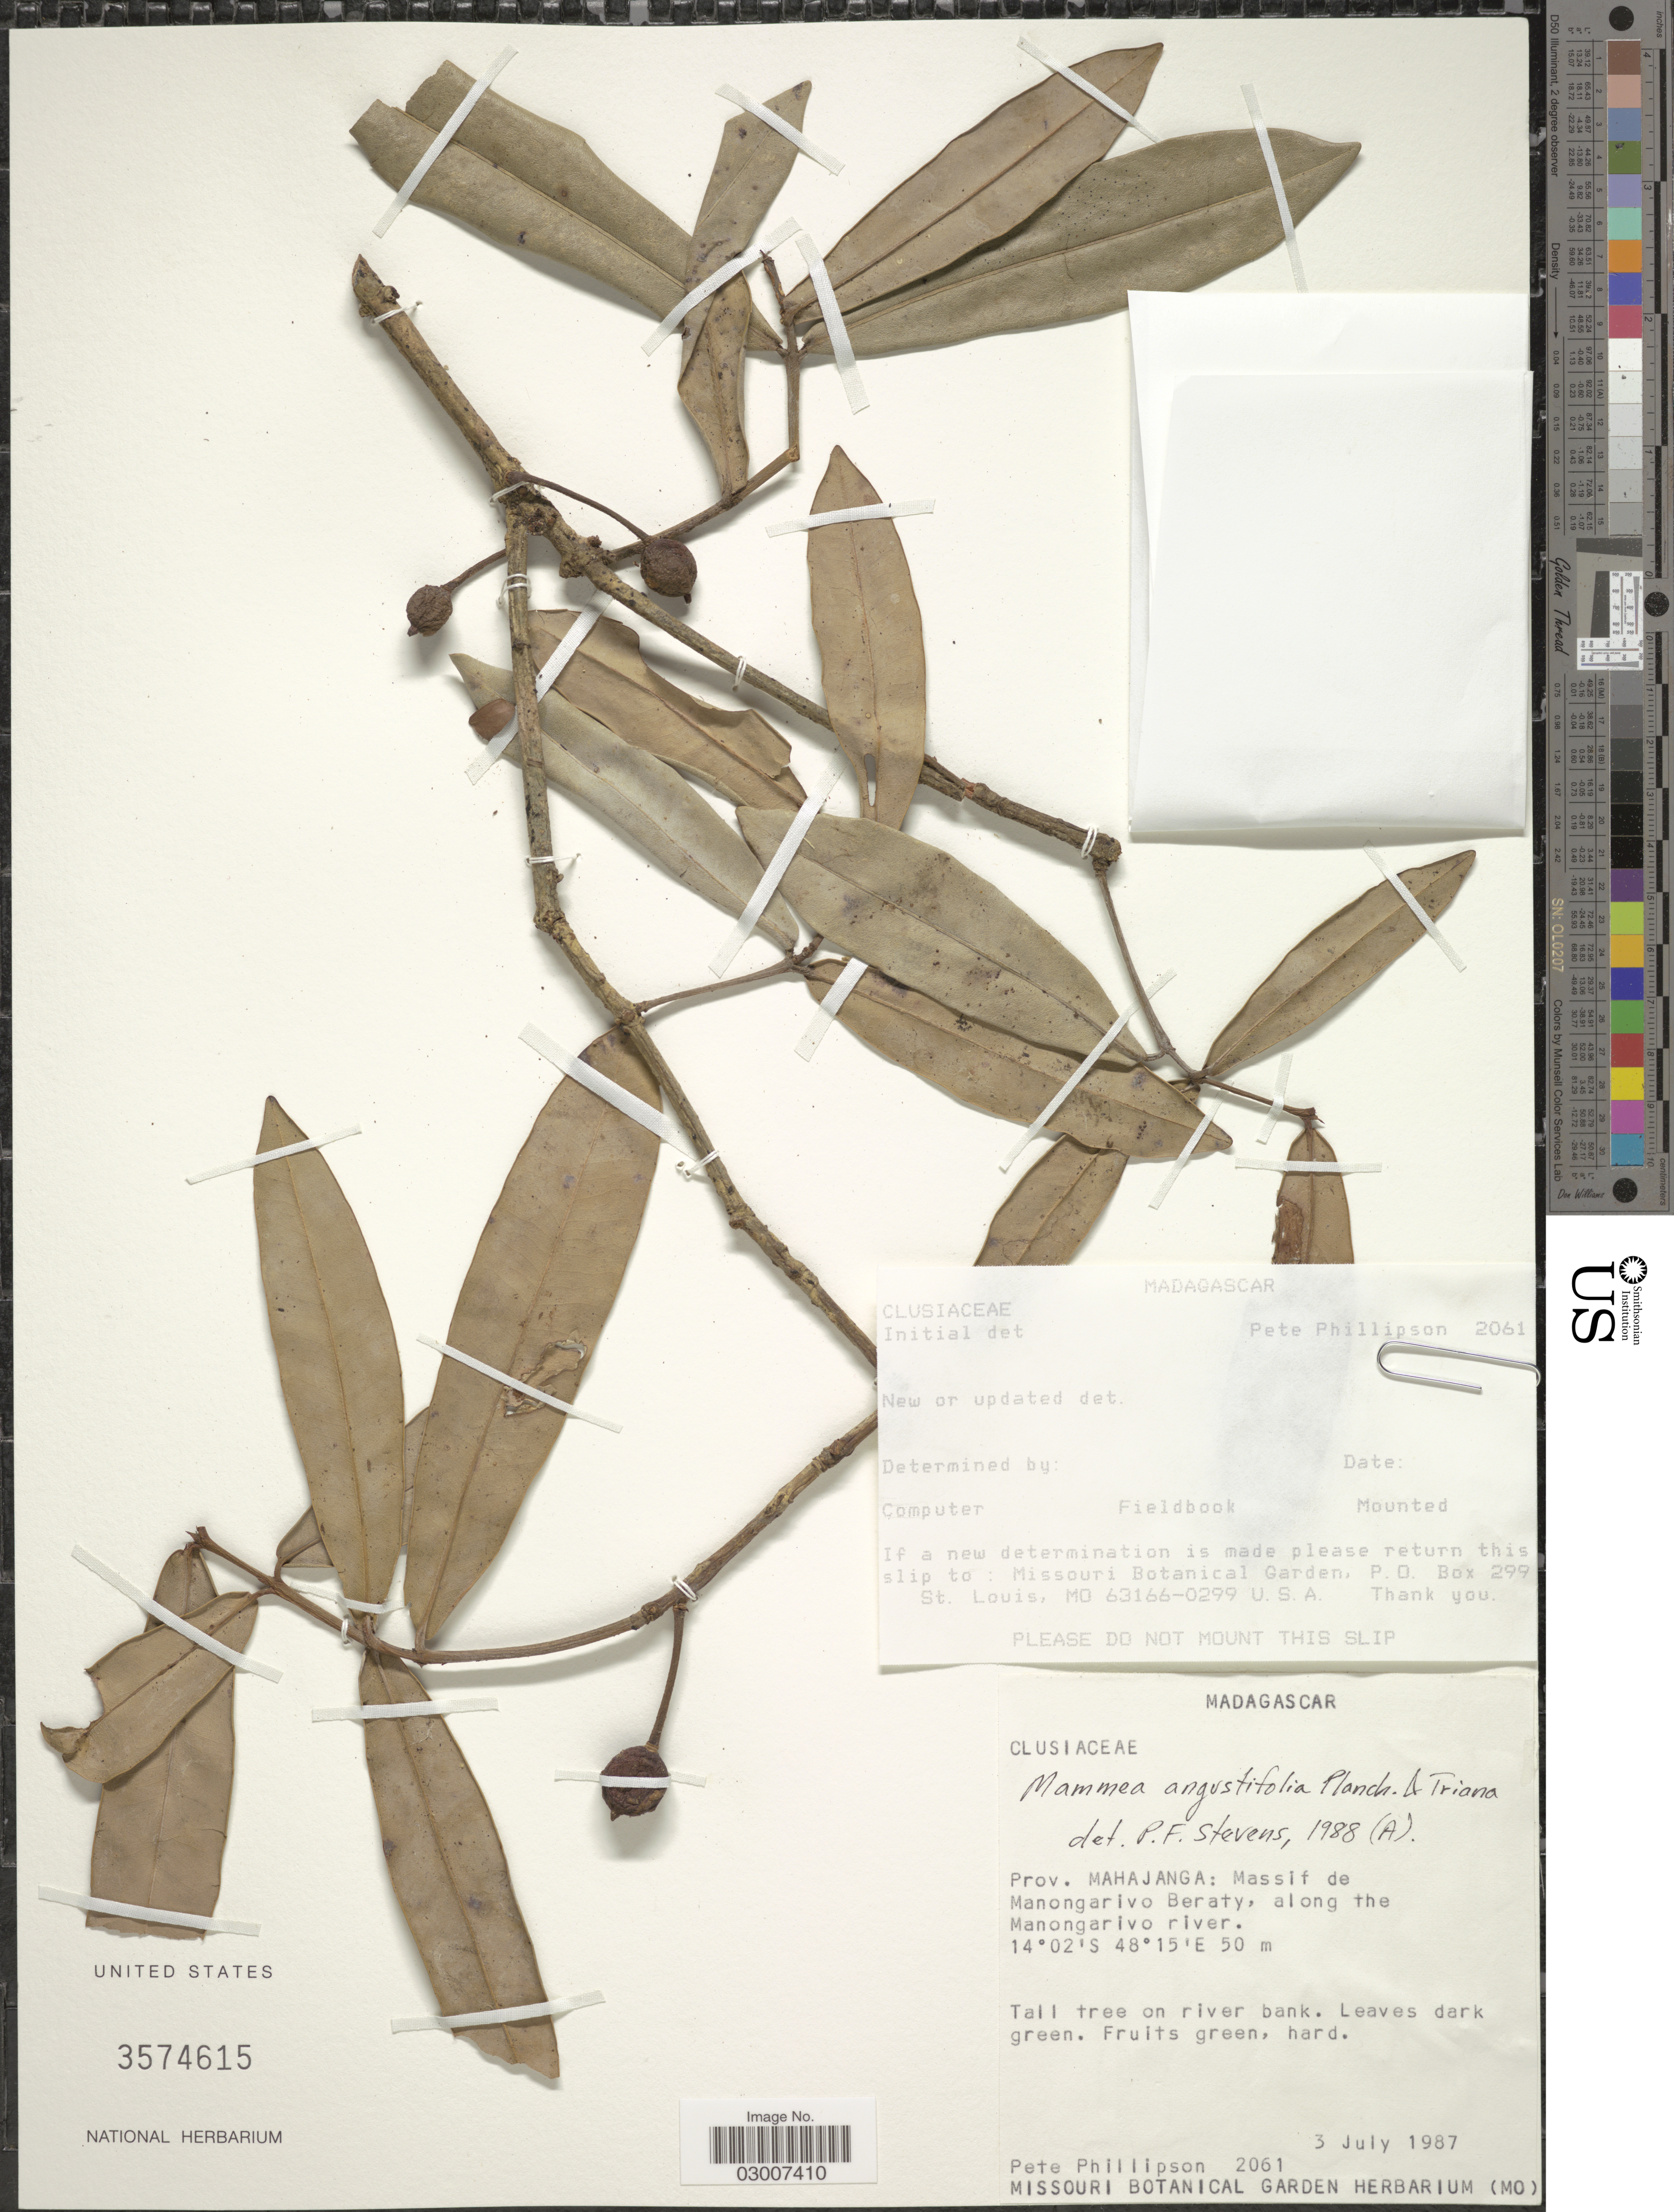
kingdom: Plantae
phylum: Tracheophyta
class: Magnoliopsida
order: Malpighiales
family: Calophyllaceae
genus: Mammea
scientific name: Mammea angustifolia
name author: Planch. & Triana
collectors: P. B. Phillipson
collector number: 2061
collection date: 1987-07-03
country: Madagascar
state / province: Sofia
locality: Prov. Mahajanga: Massif de Manongarivo Beraty, along the Manongarivo river.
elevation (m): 50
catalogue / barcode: US 3574615